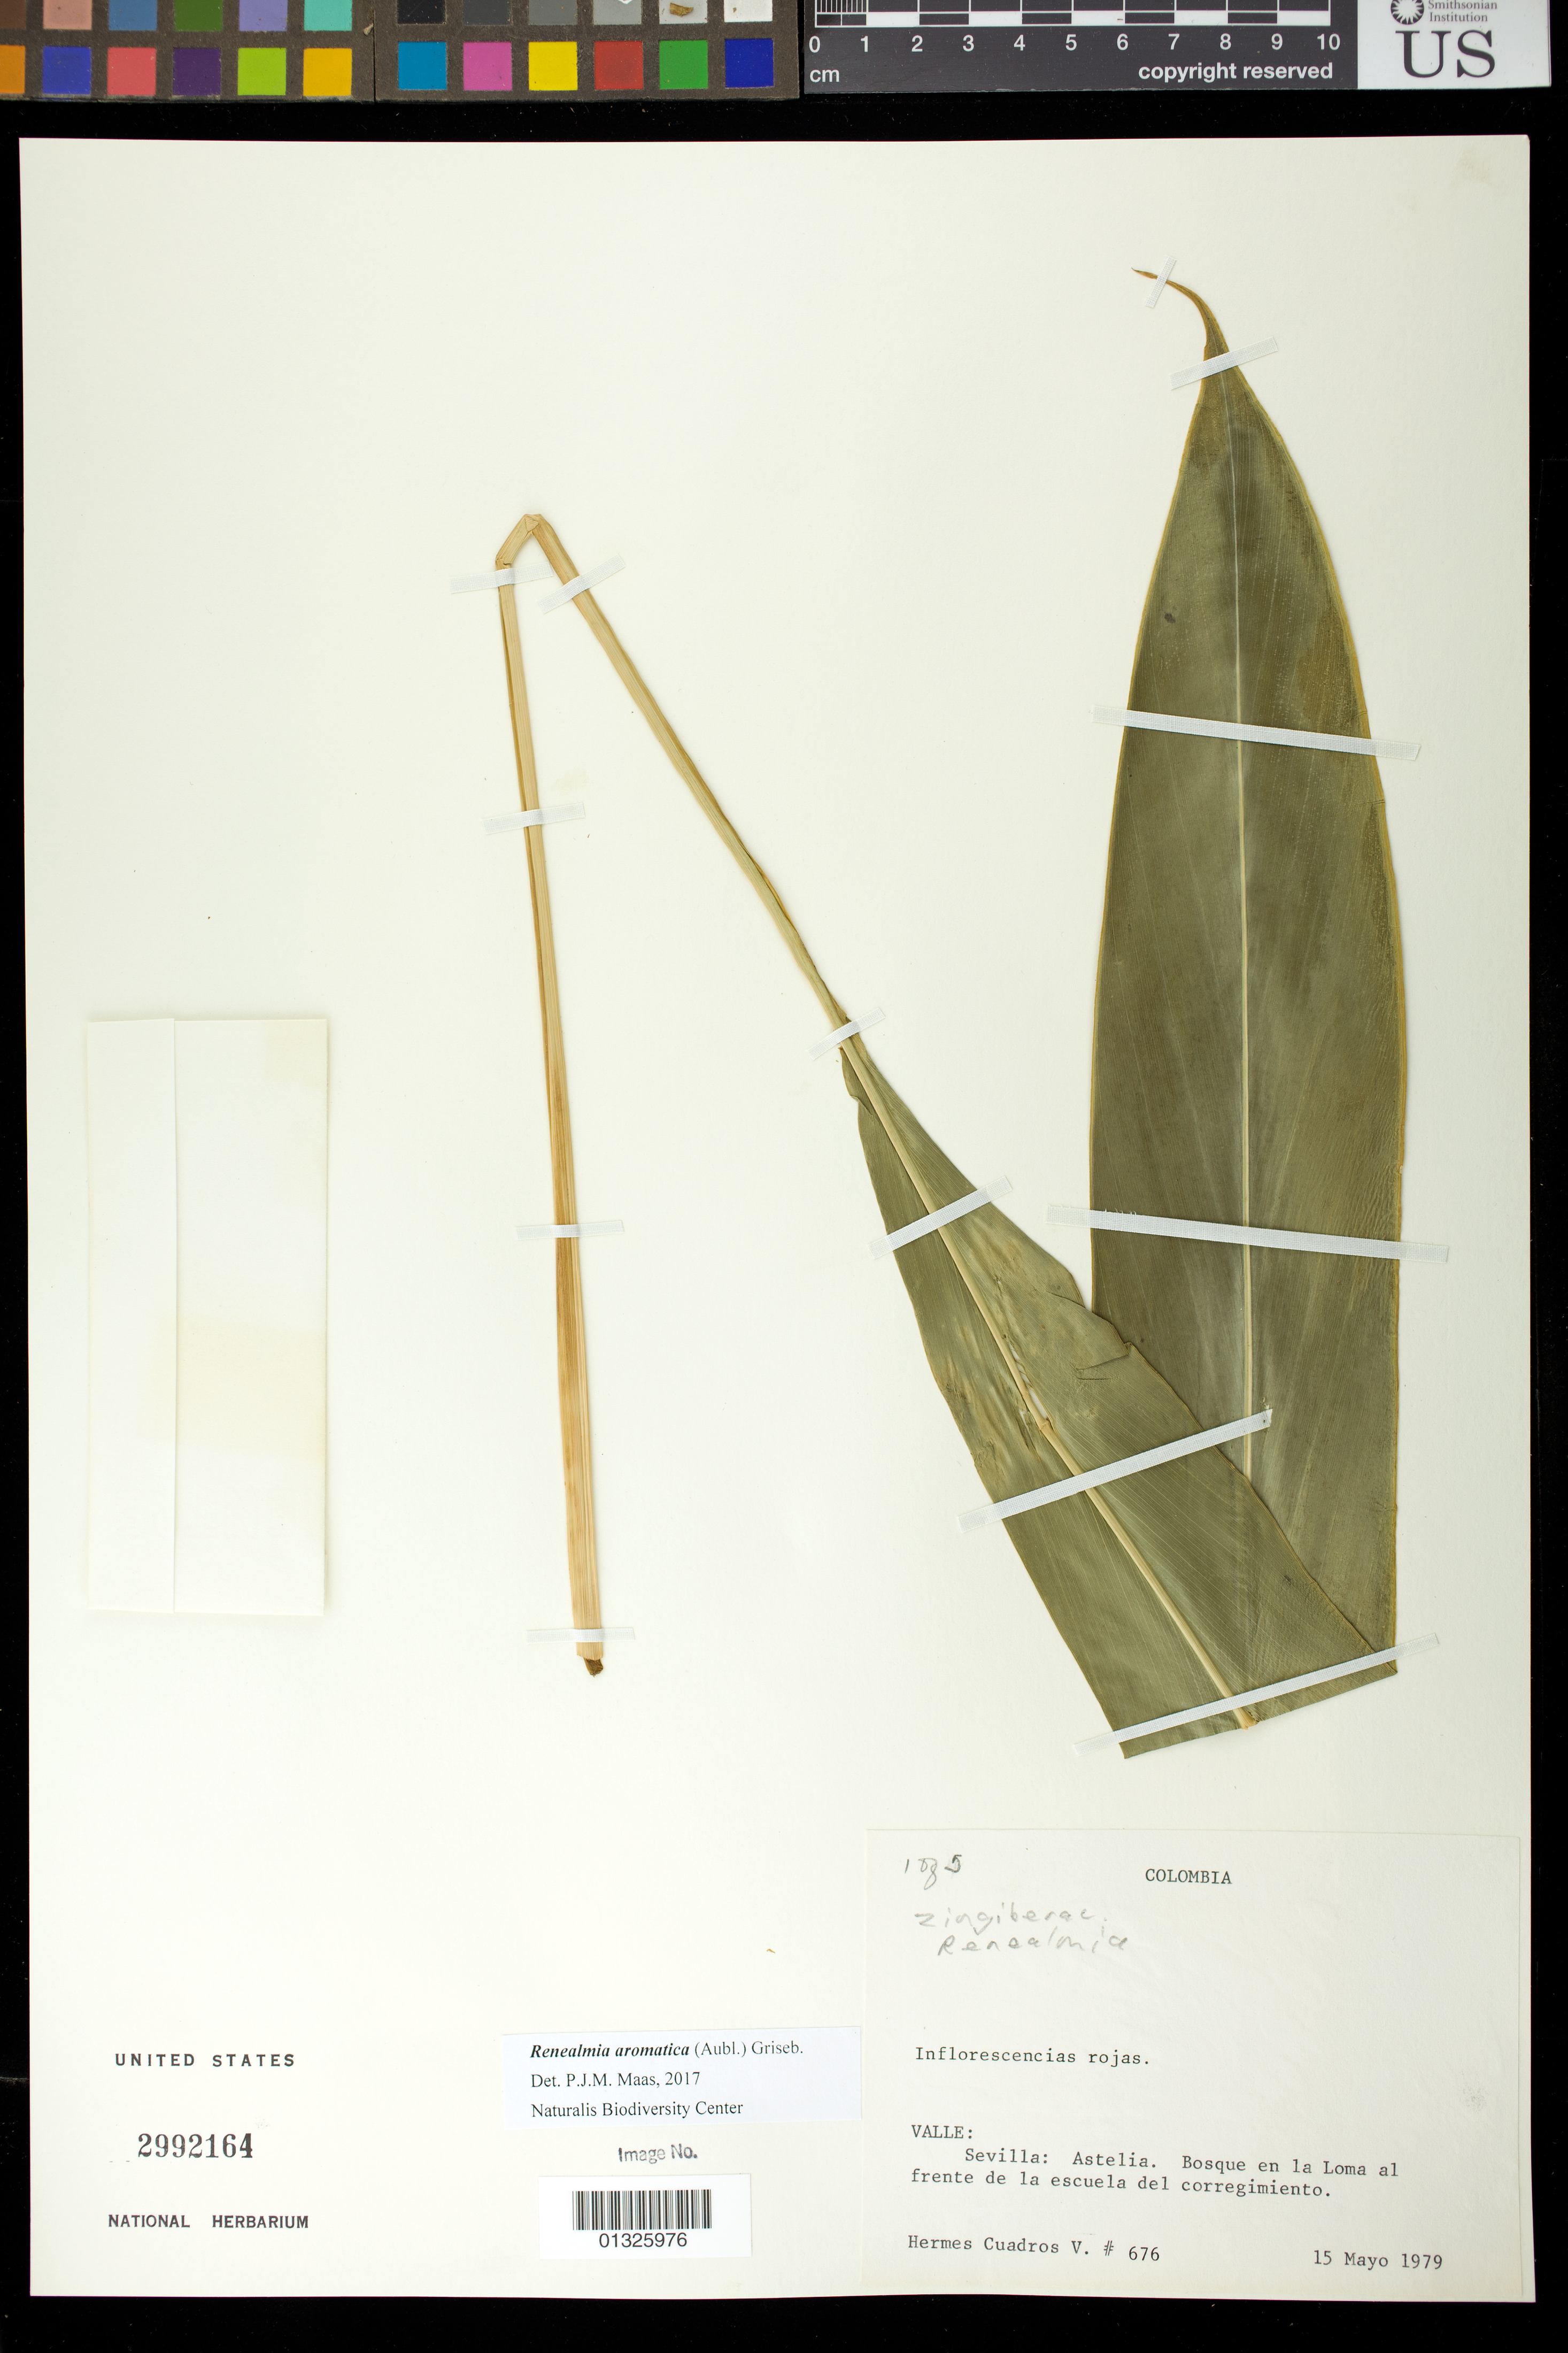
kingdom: Plantae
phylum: Tracheophyta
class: Liliopsida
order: Zingiberales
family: Zingiberaceae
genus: Renealmia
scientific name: Renealmia aromatica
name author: (Aubl.) Griseb.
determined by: Maas, Paul J. M.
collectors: H. Cuadros V.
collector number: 676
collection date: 1979-05-15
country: Colombia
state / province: Valle del Cauca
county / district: Sevilla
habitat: Bosque en la Loma al frente de la escuela del corregimiento.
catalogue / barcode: US 2992164